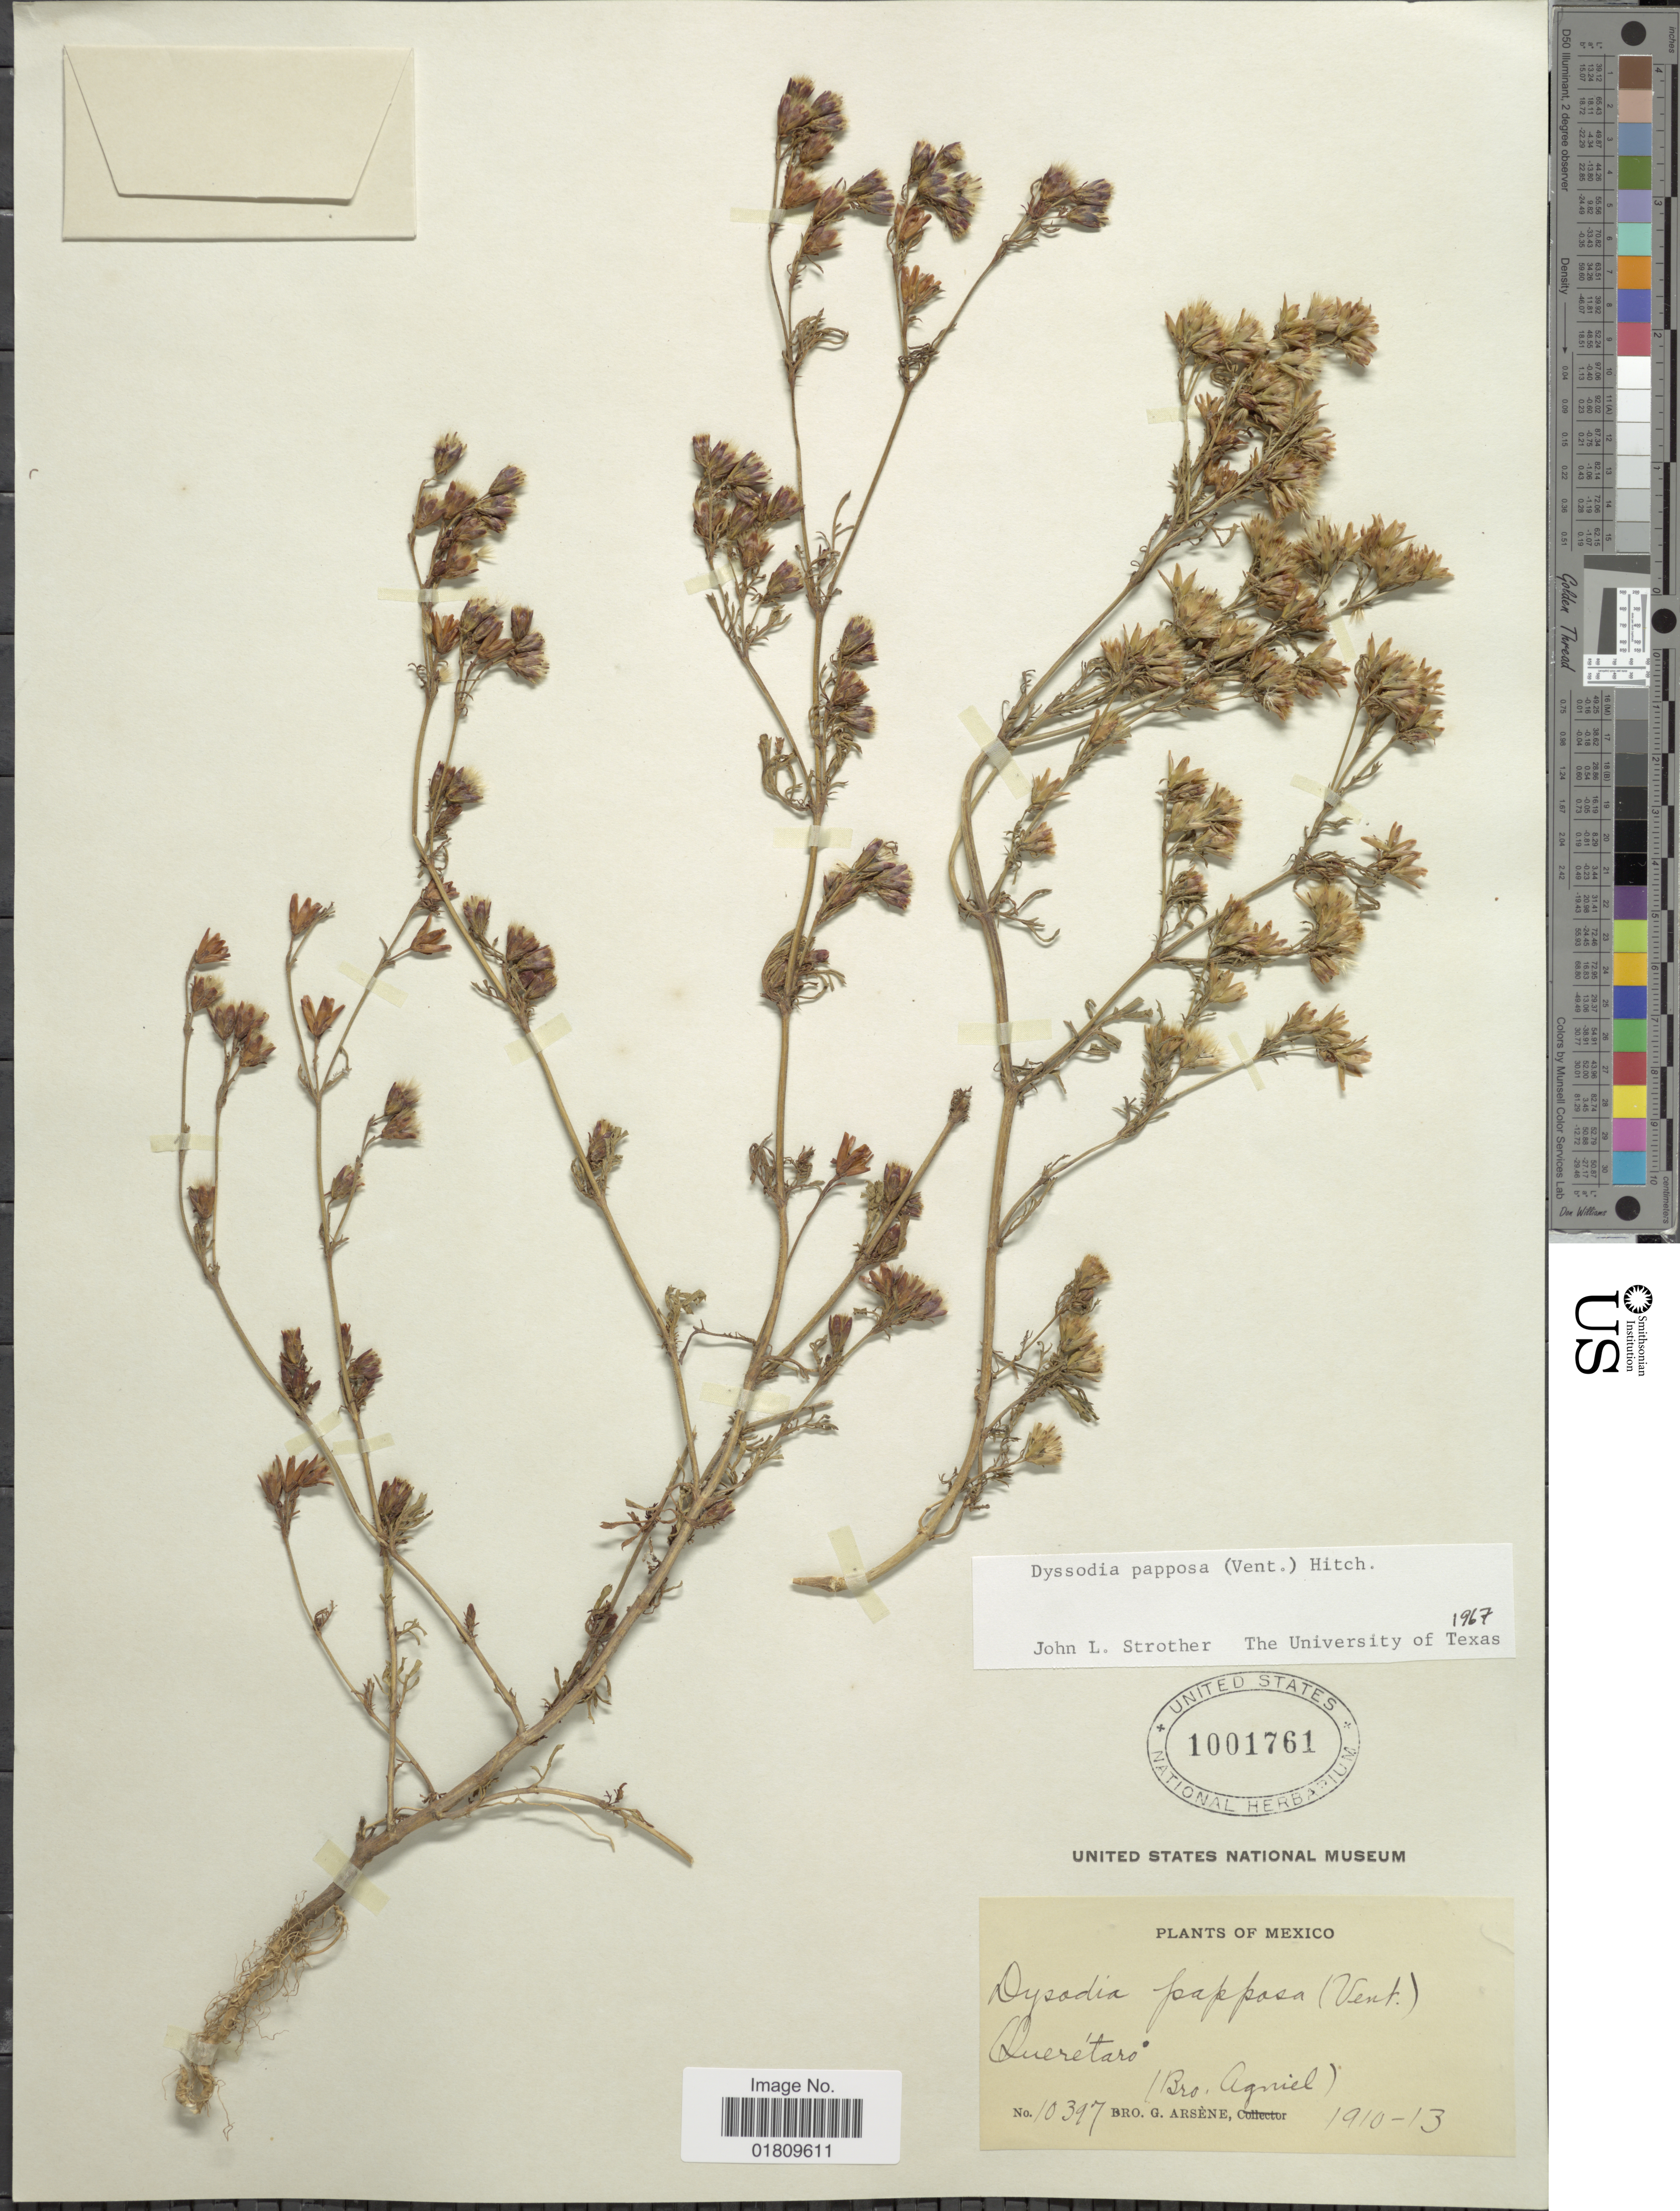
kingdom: Plantae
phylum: Tracheophyta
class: Magnoliopsida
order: Asterales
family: Asteraceae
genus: Dyssodia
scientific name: Dyssodia papposa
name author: (Vent.) Hitchc.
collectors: Bro. Agniel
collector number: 10397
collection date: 1910/1913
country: Mexico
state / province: Querétaro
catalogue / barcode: US 1001761